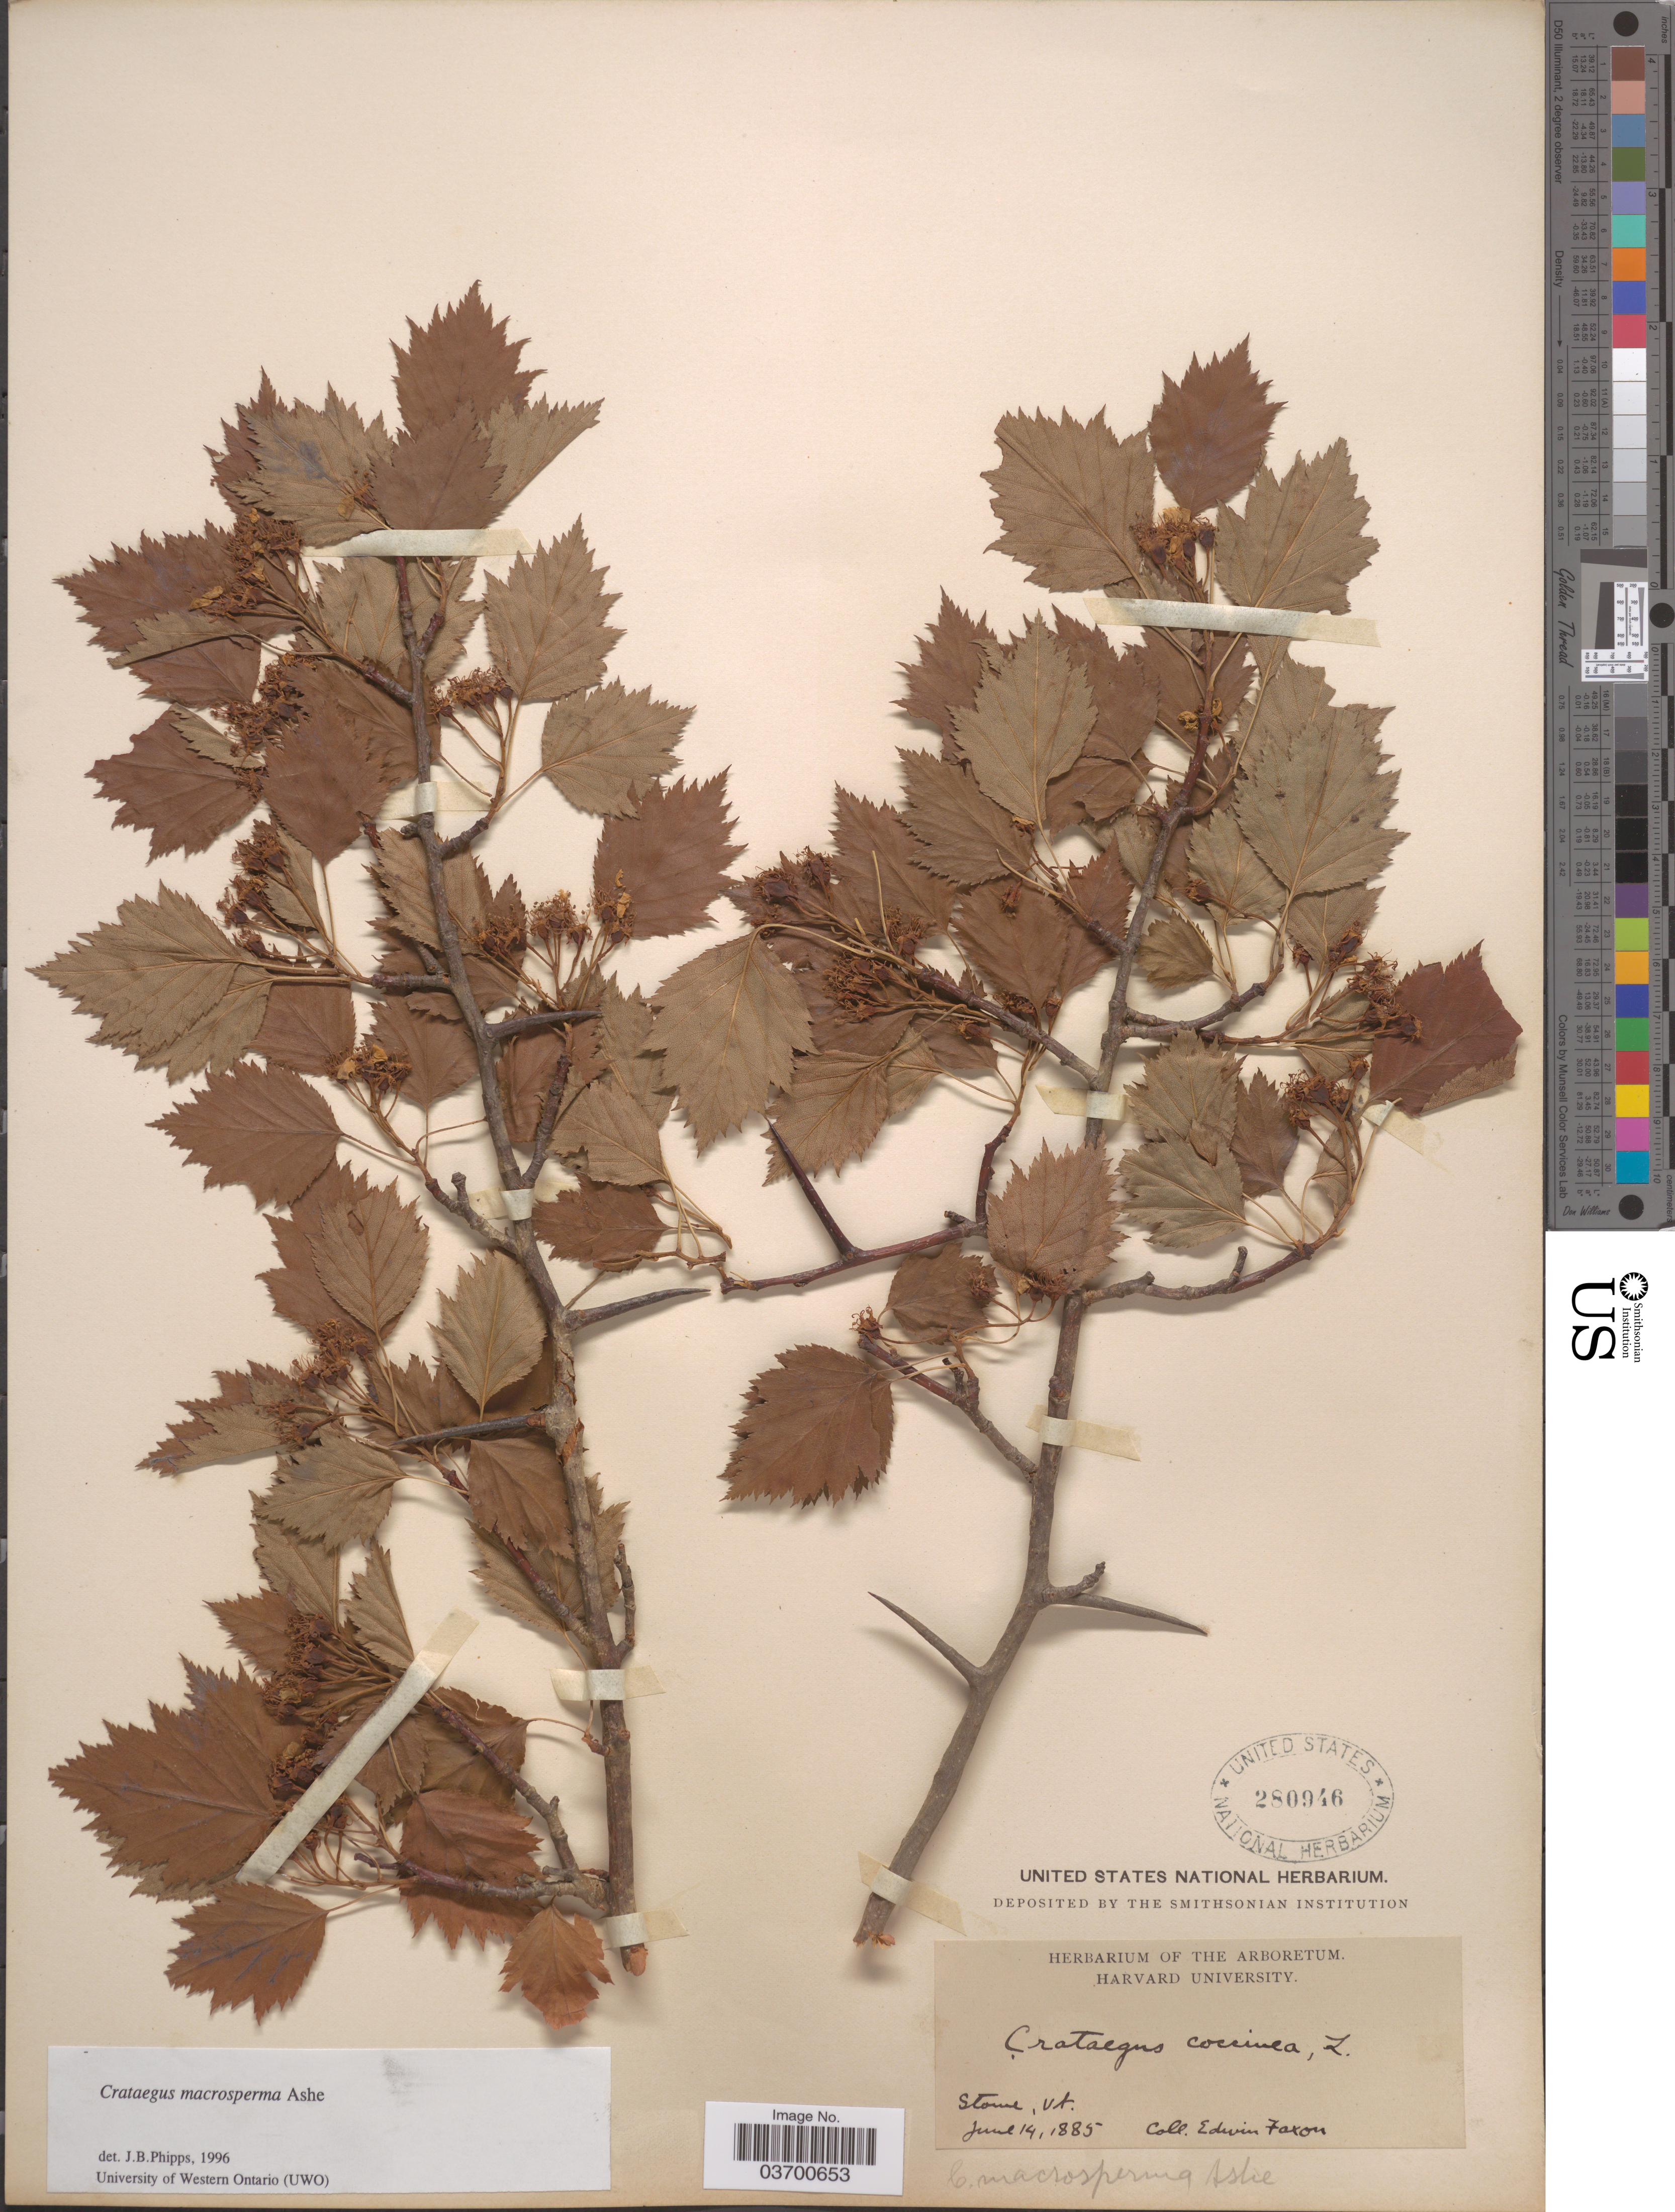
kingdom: Plantae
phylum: Tracheophyta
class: Magnoliopsida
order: Rosales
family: Rosaceae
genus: Crataegus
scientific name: Crataegus macrosperma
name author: Ashe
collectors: E. Faxon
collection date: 1885-06-14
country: United States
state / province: Vermont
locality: Stowe.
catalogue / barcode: US 280946